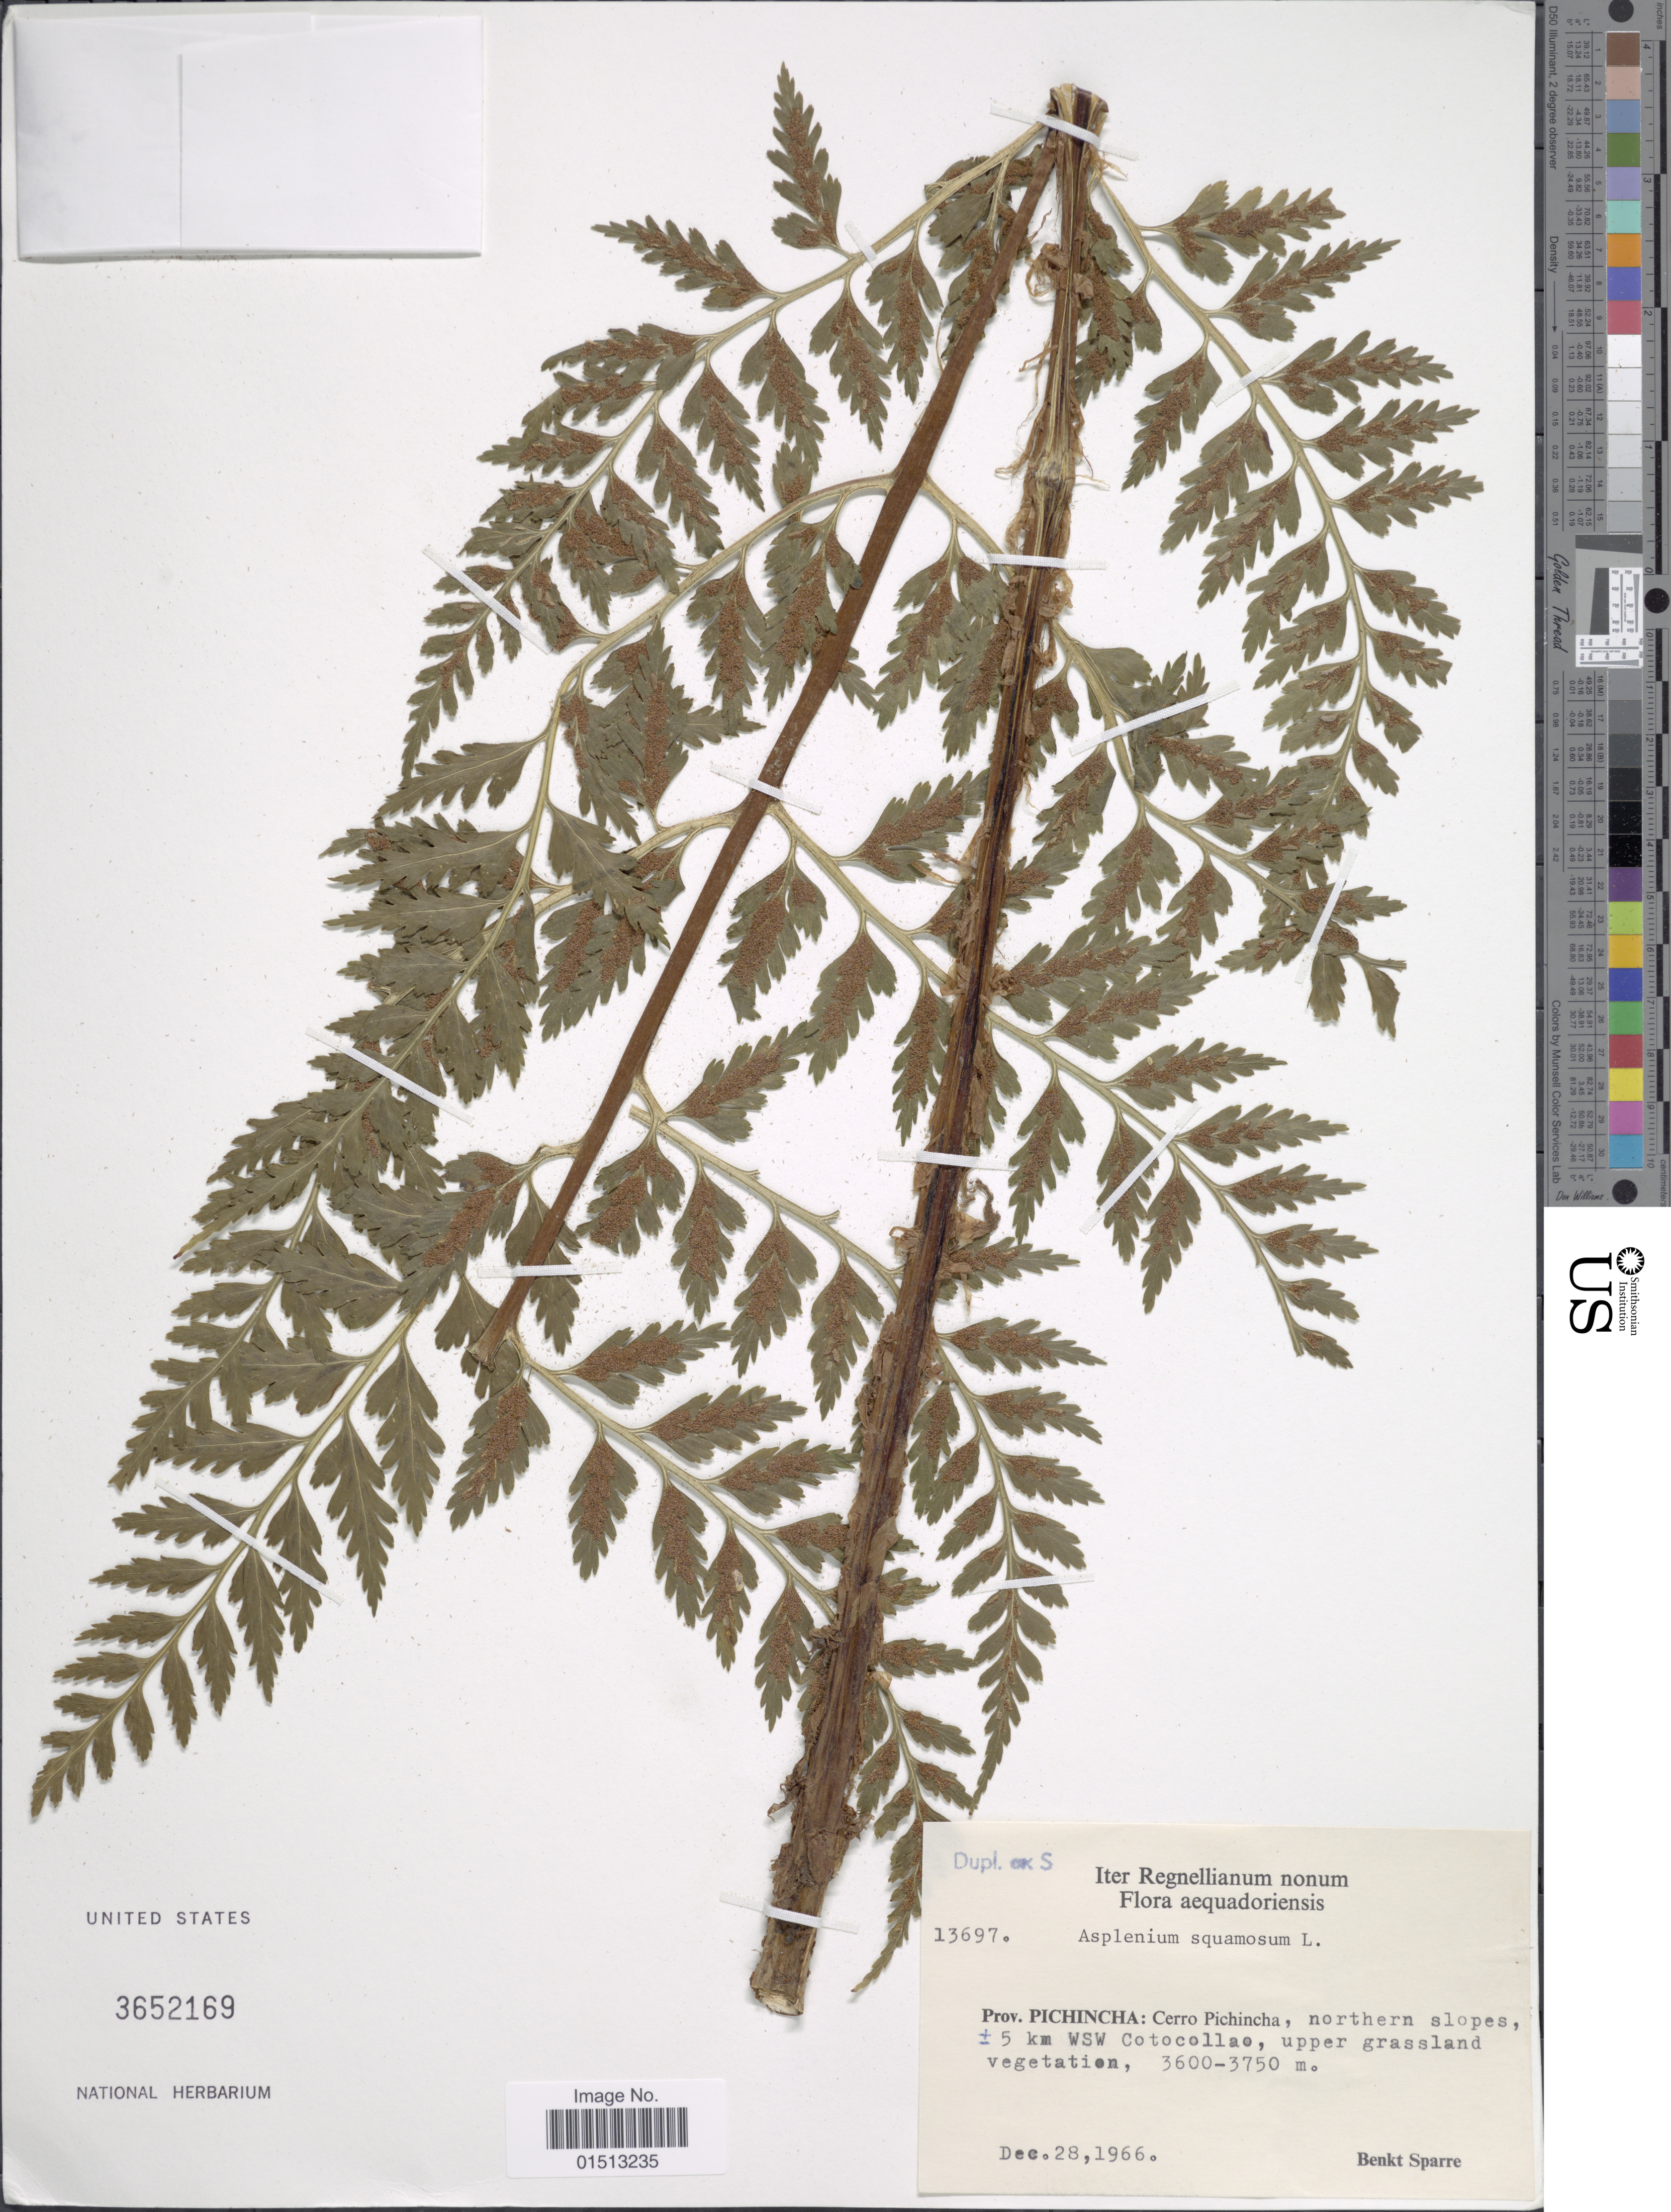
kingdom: Plantae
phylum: Tracheophyta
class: Polypodiopsida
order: Polypodiales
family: Aspleniaceae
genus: Asplenium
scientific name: Asplenium squamosum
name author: L.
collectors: B. Sparre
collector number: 13697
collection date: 1966-12-28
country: Ecuador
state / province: Pichincha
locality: Cerro Pichincha, northern slopes, ±5 km WSW Cotocollae, upper grassland vegetation.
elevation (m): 3600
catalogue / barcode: US 3652169